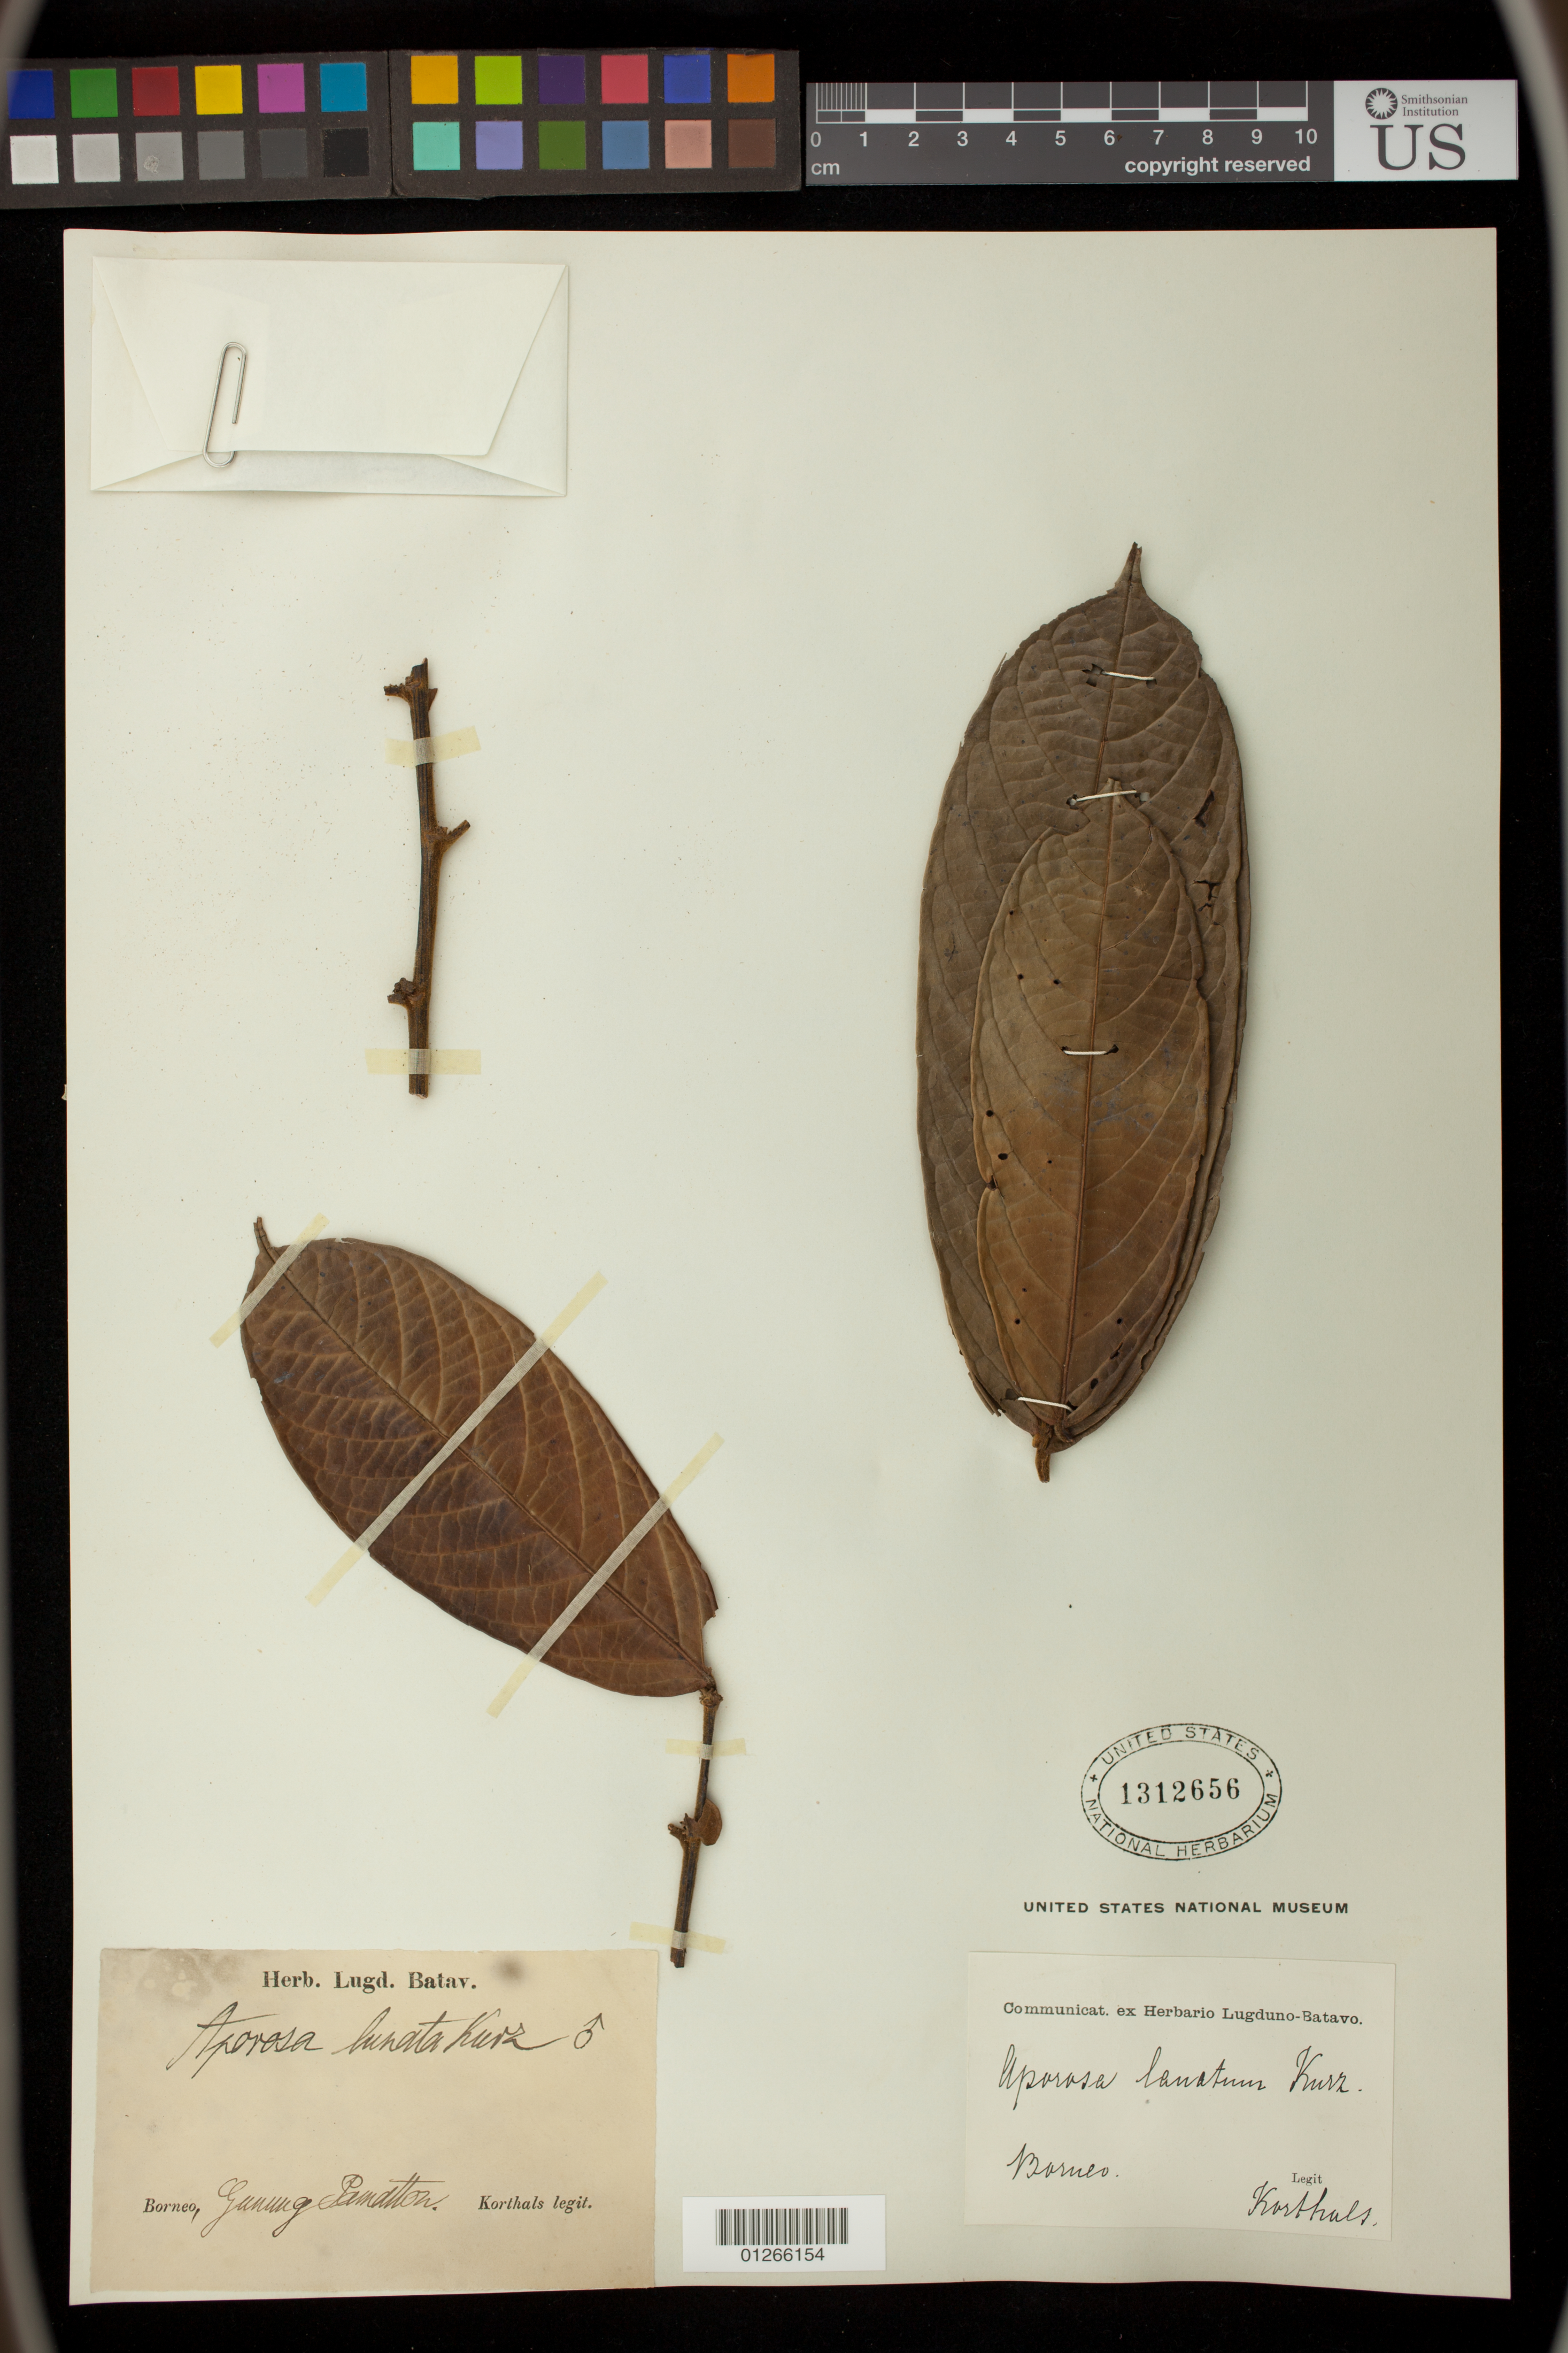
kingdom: Plantae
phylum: Tracheophyta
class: Magnoliopsida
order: Malpighiales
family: Phyllanthaceae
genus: Aporosa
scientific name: Aporosa lunata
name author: (Miq.) Kurz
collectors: P. W. Korthals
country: Indonesia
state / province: Borneo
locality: Borneo, [[Gunmueg Pamathon sp.?]]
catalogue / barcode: US 1312656